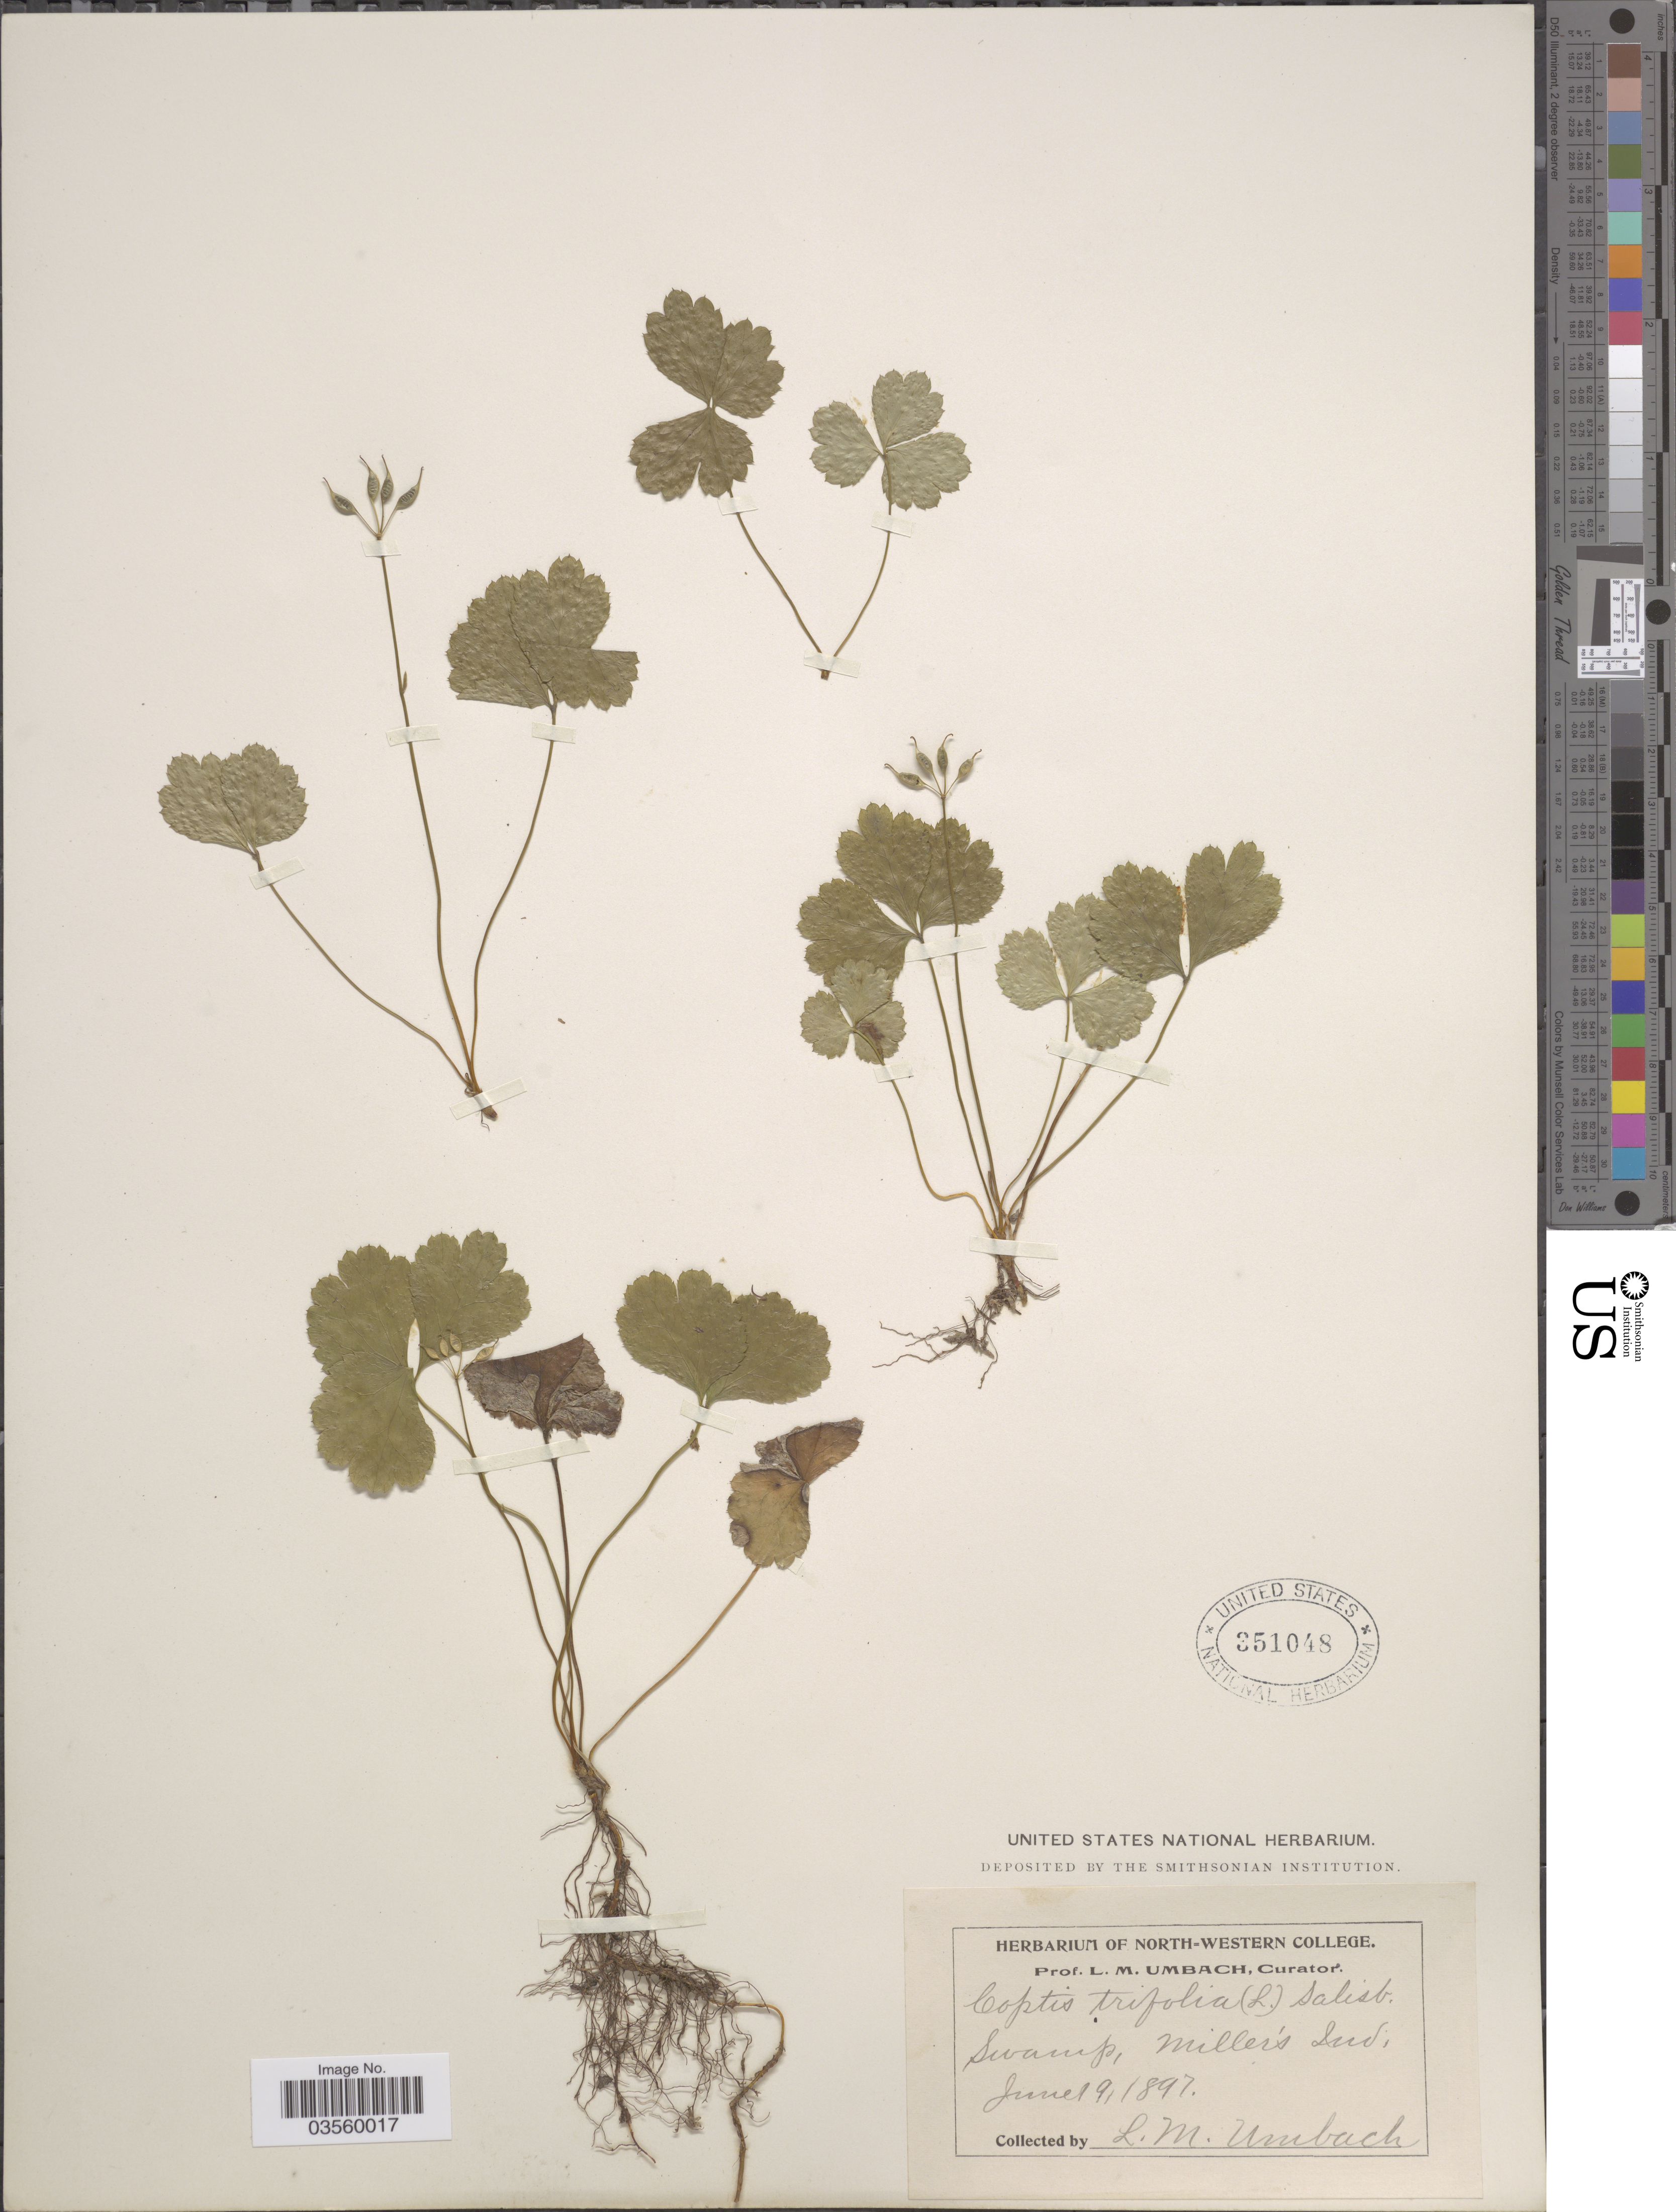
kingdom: Plantae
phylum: Tracheophyta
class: Magnoliopsida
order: Ranunculales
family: Ranunculaceae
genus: Coptis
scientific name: Coptis trifolia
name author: (L.) Salisb.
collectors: L. M. Umbach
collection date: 1897-06-19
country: United States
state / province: Indiana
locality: Swamp, Miller's.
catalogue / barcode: US 351048